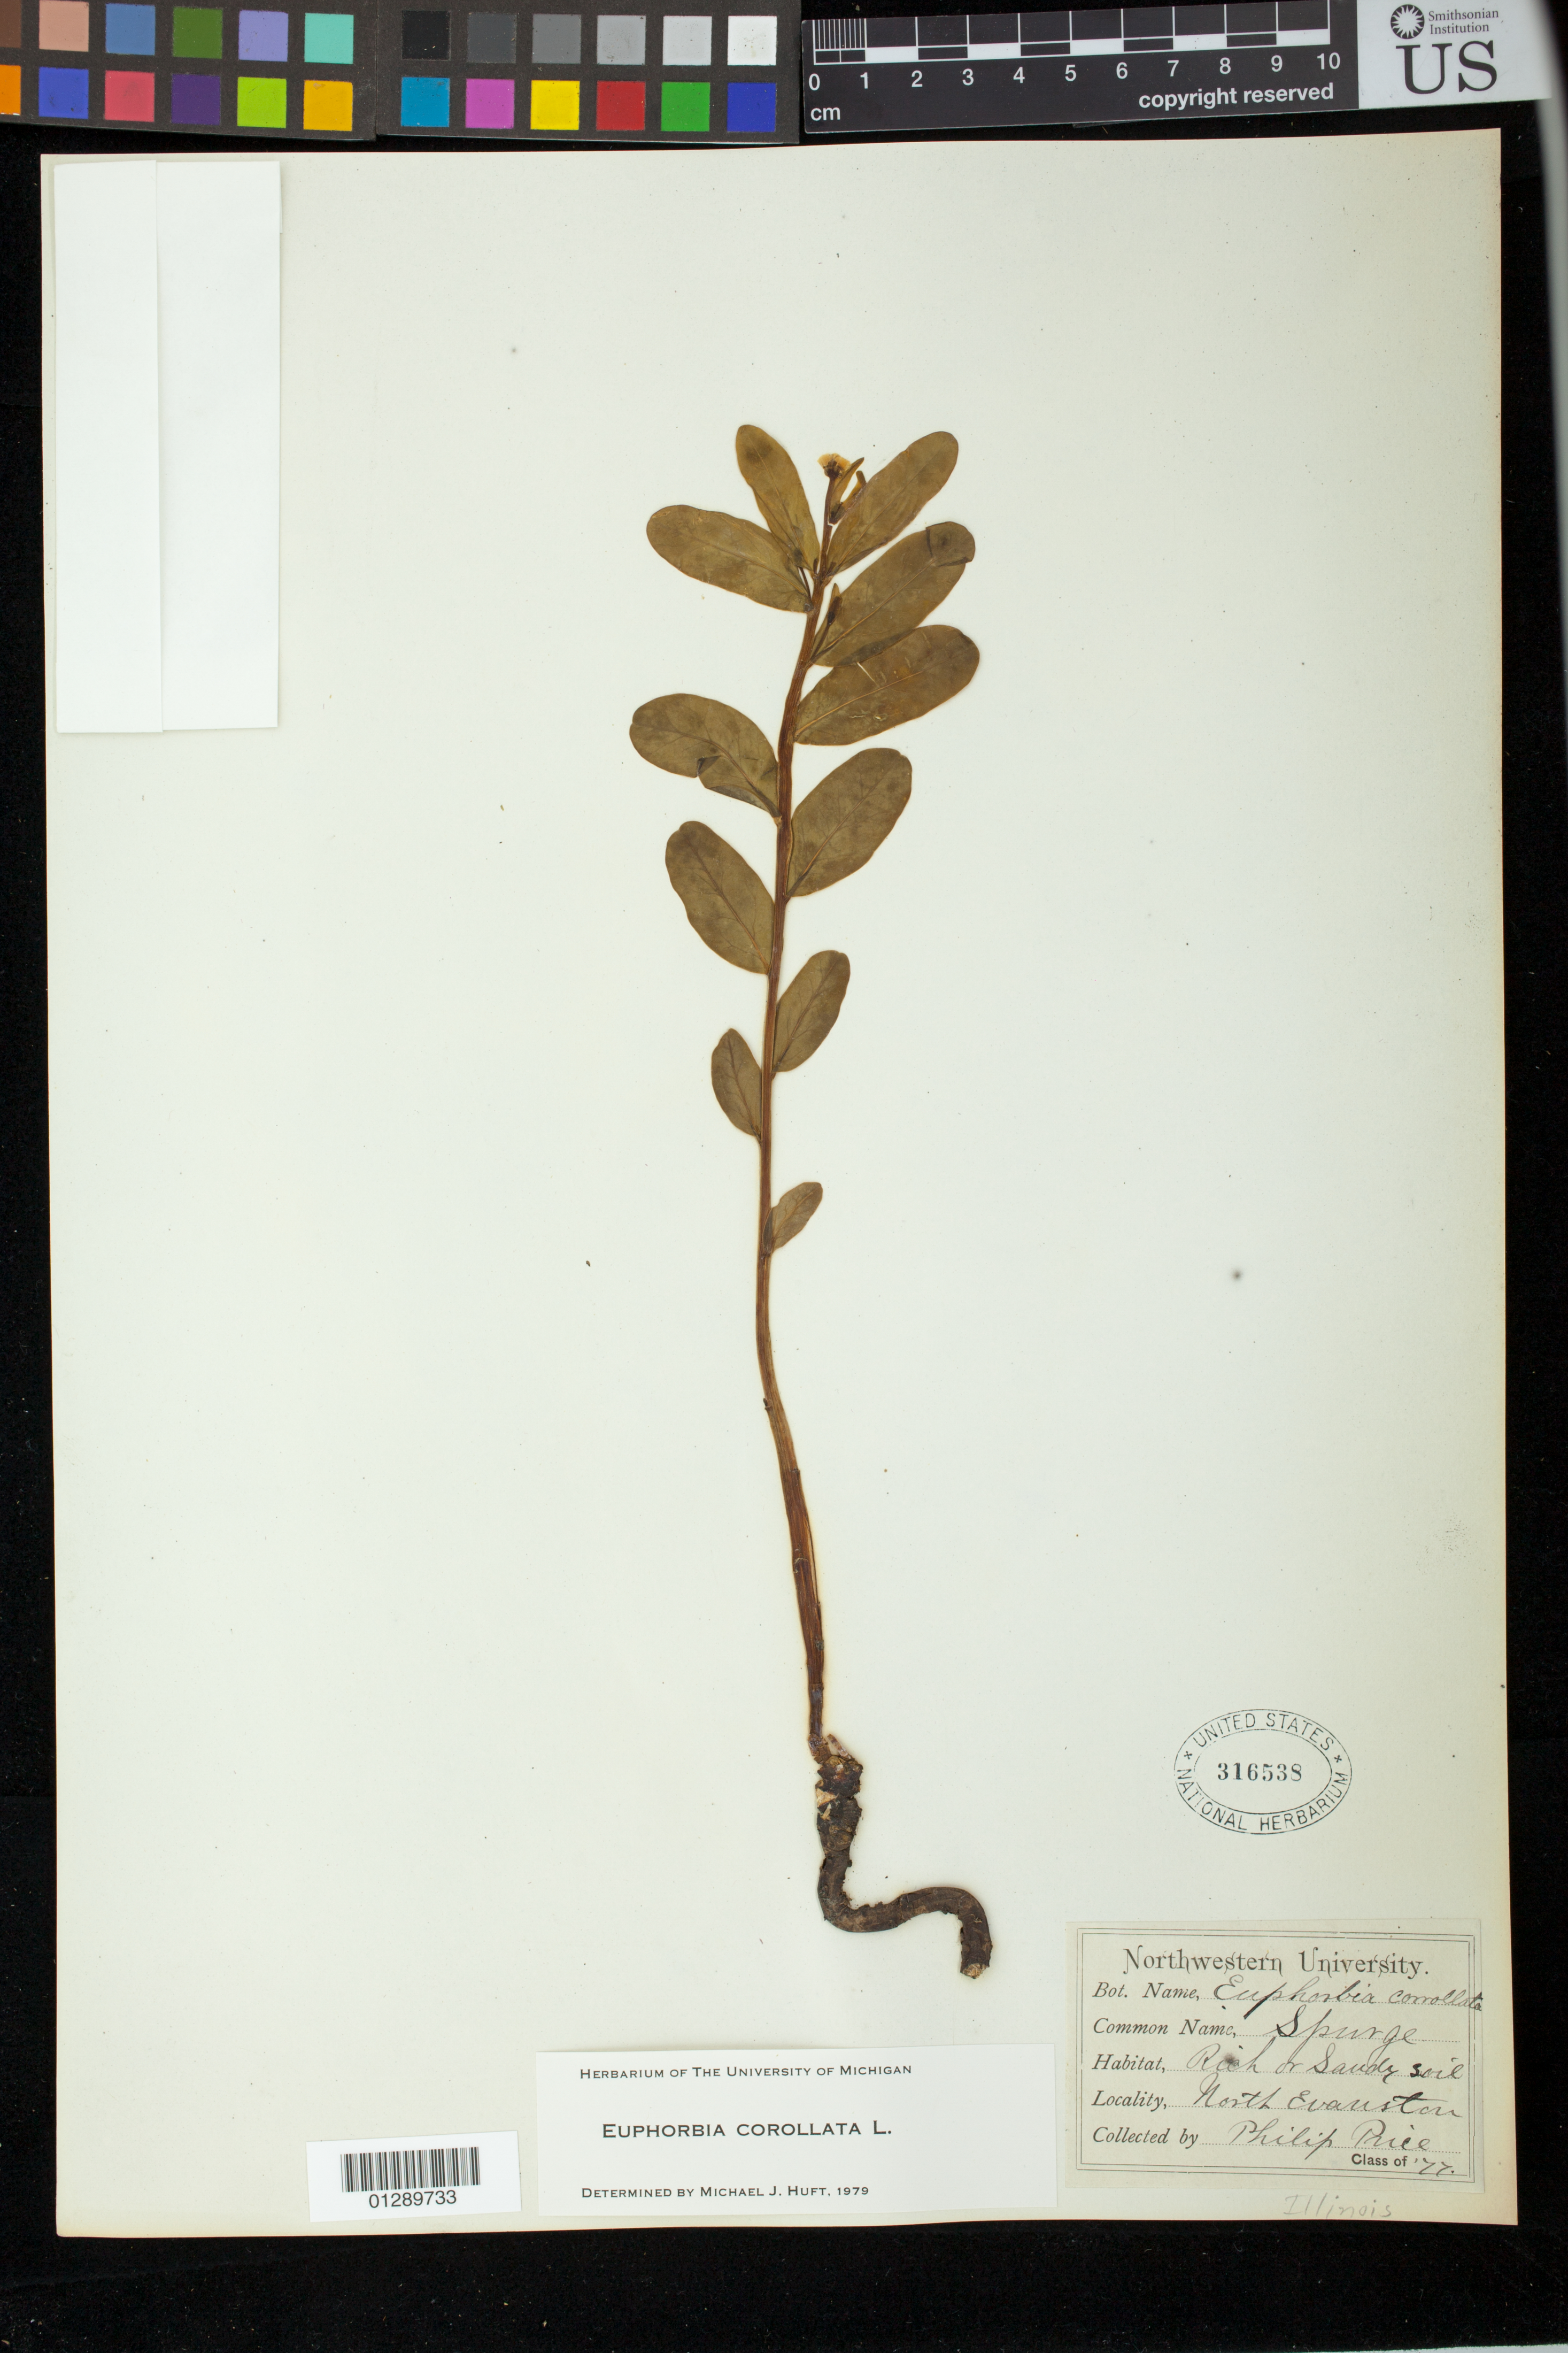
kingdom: Plantae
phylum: Tracheophyta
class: Magnoliopsida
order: Malpighiales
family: Euphorbiaceae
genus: Euphorbia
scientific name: Euphorbia corollata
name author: L.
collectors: P. Price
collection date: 1877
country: United States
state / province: Illinois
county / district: Cook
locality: North Evanston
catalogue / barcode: US 316538